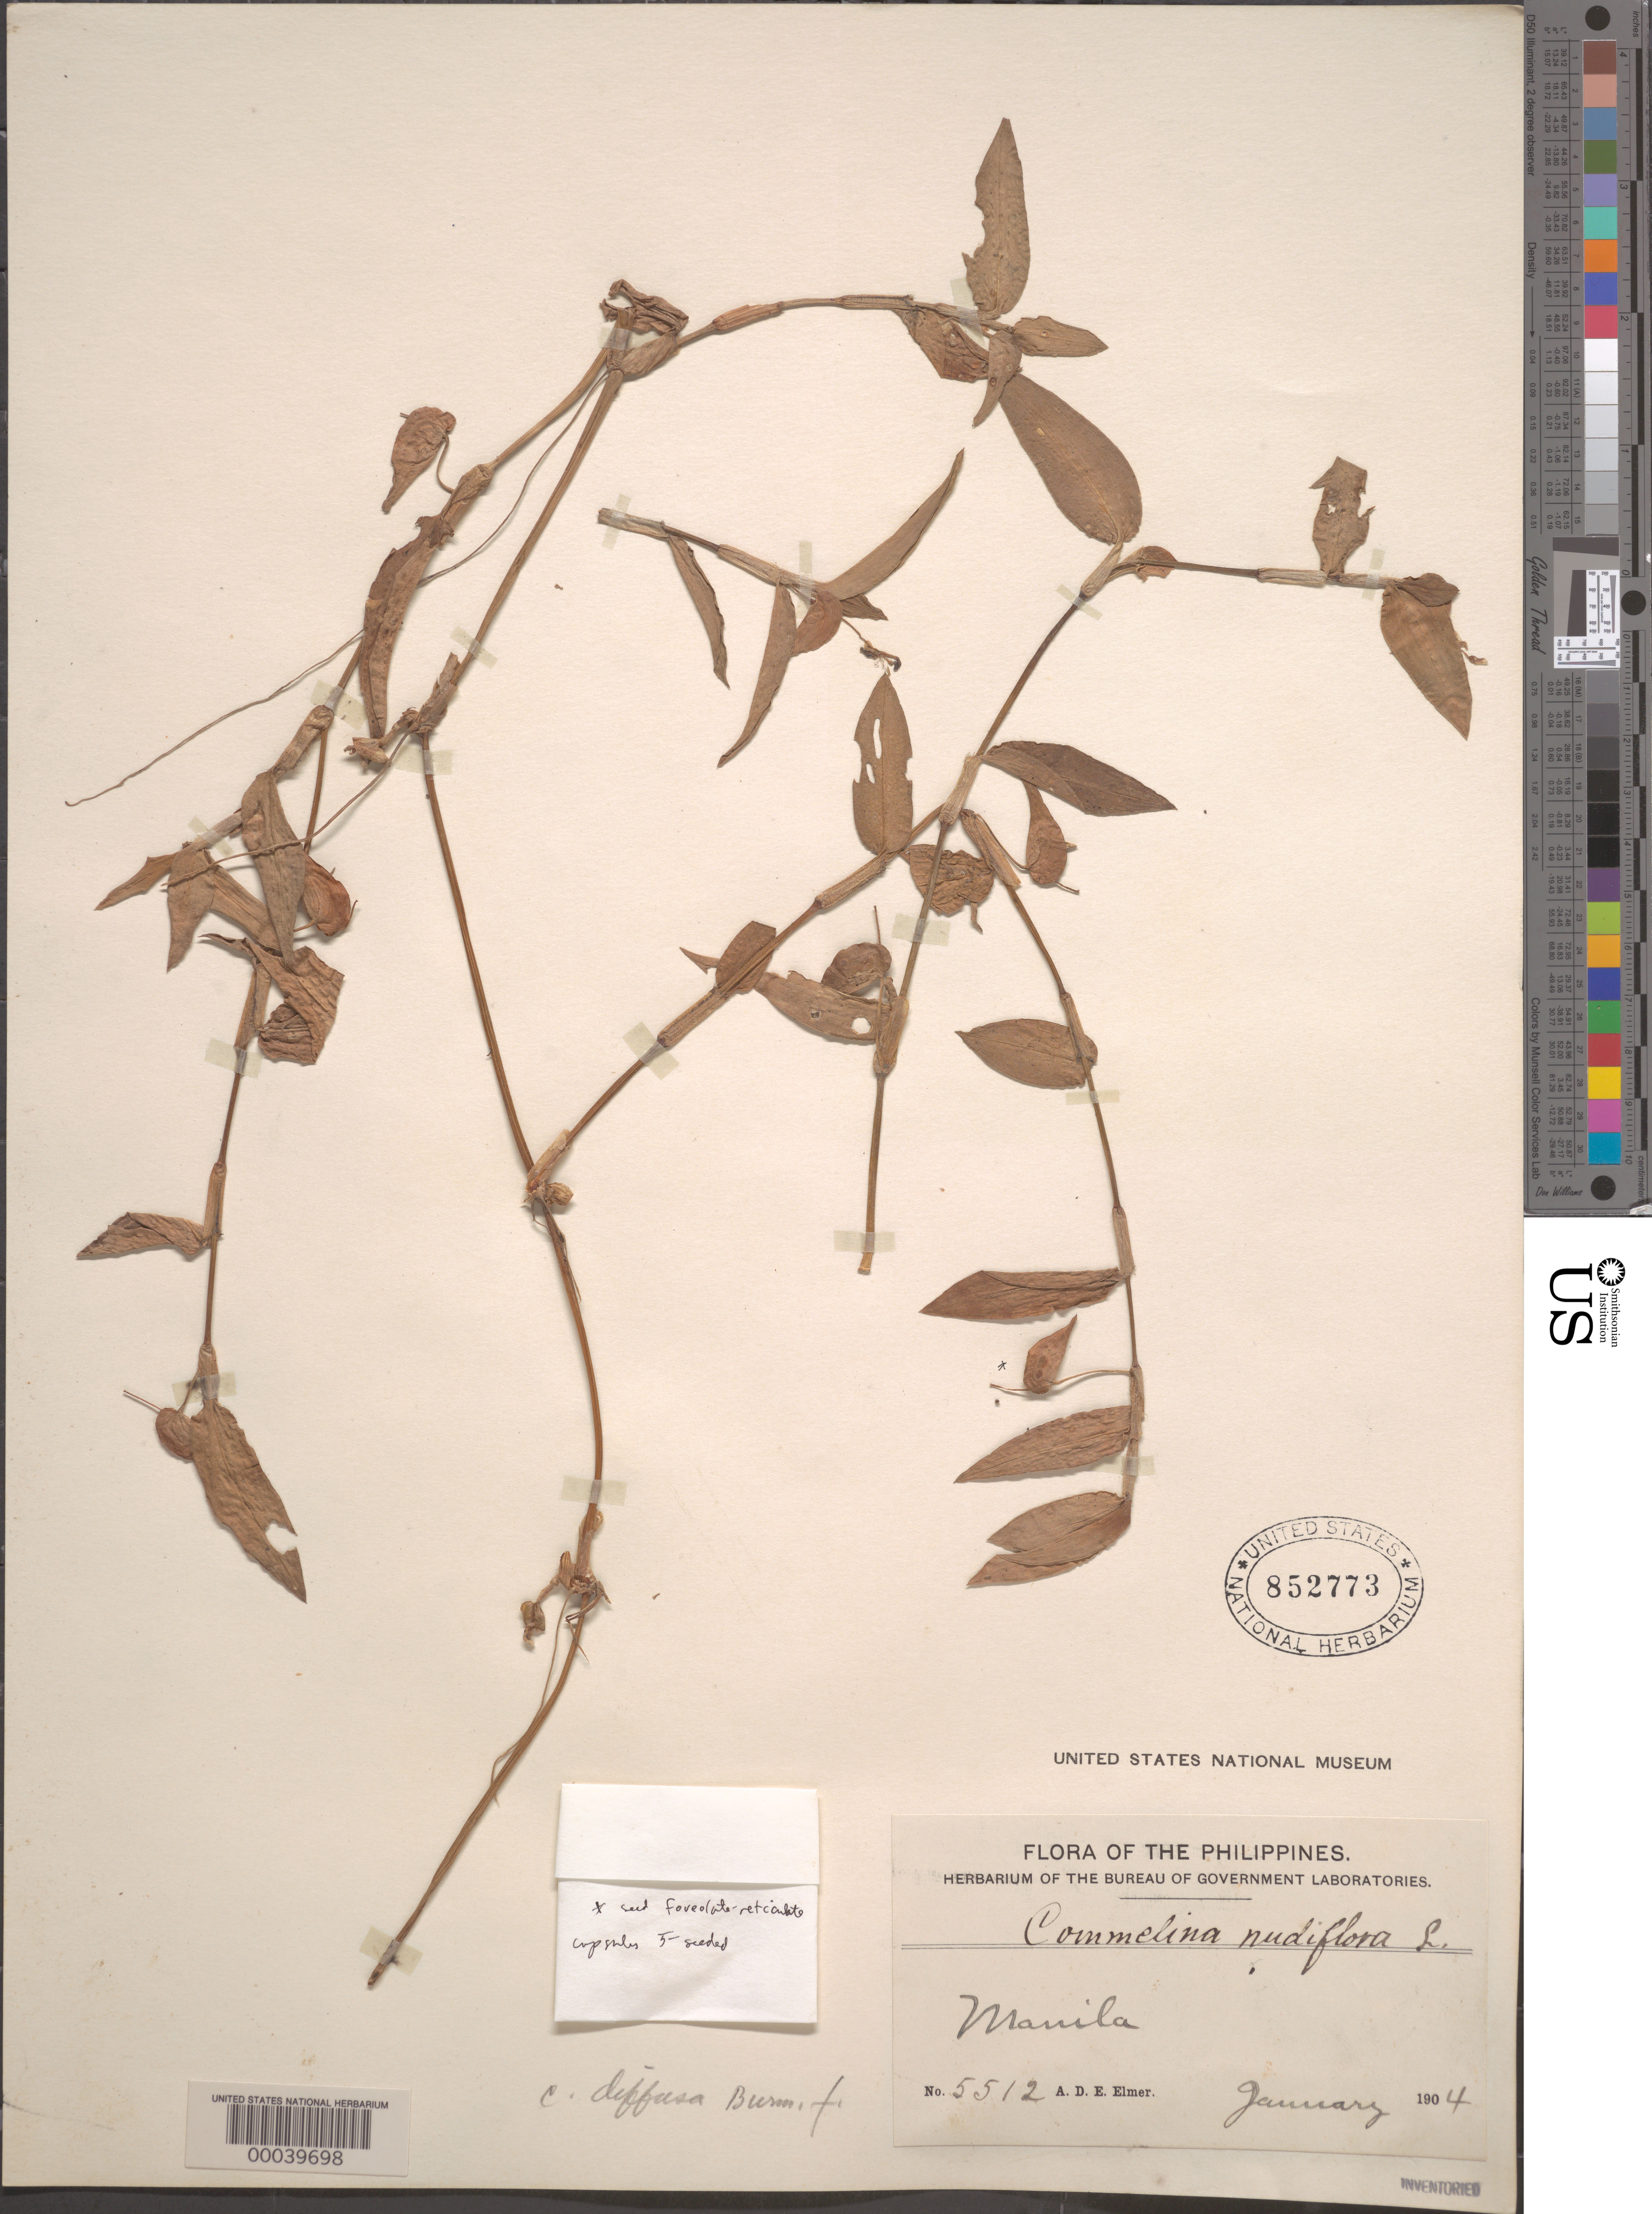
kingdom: Plantae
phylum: Tracheophyta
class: Liliopsida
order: Commelinales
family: Commelinaceae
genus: Commelina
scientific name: Commelina diffusa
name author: Burm. f.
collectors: A. D. E. Elmer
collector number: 5512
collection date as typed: Jan 1904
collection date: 1904-01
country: Philippines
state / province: National Capital Region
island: Luzon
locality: Manila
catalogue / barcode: US 852773